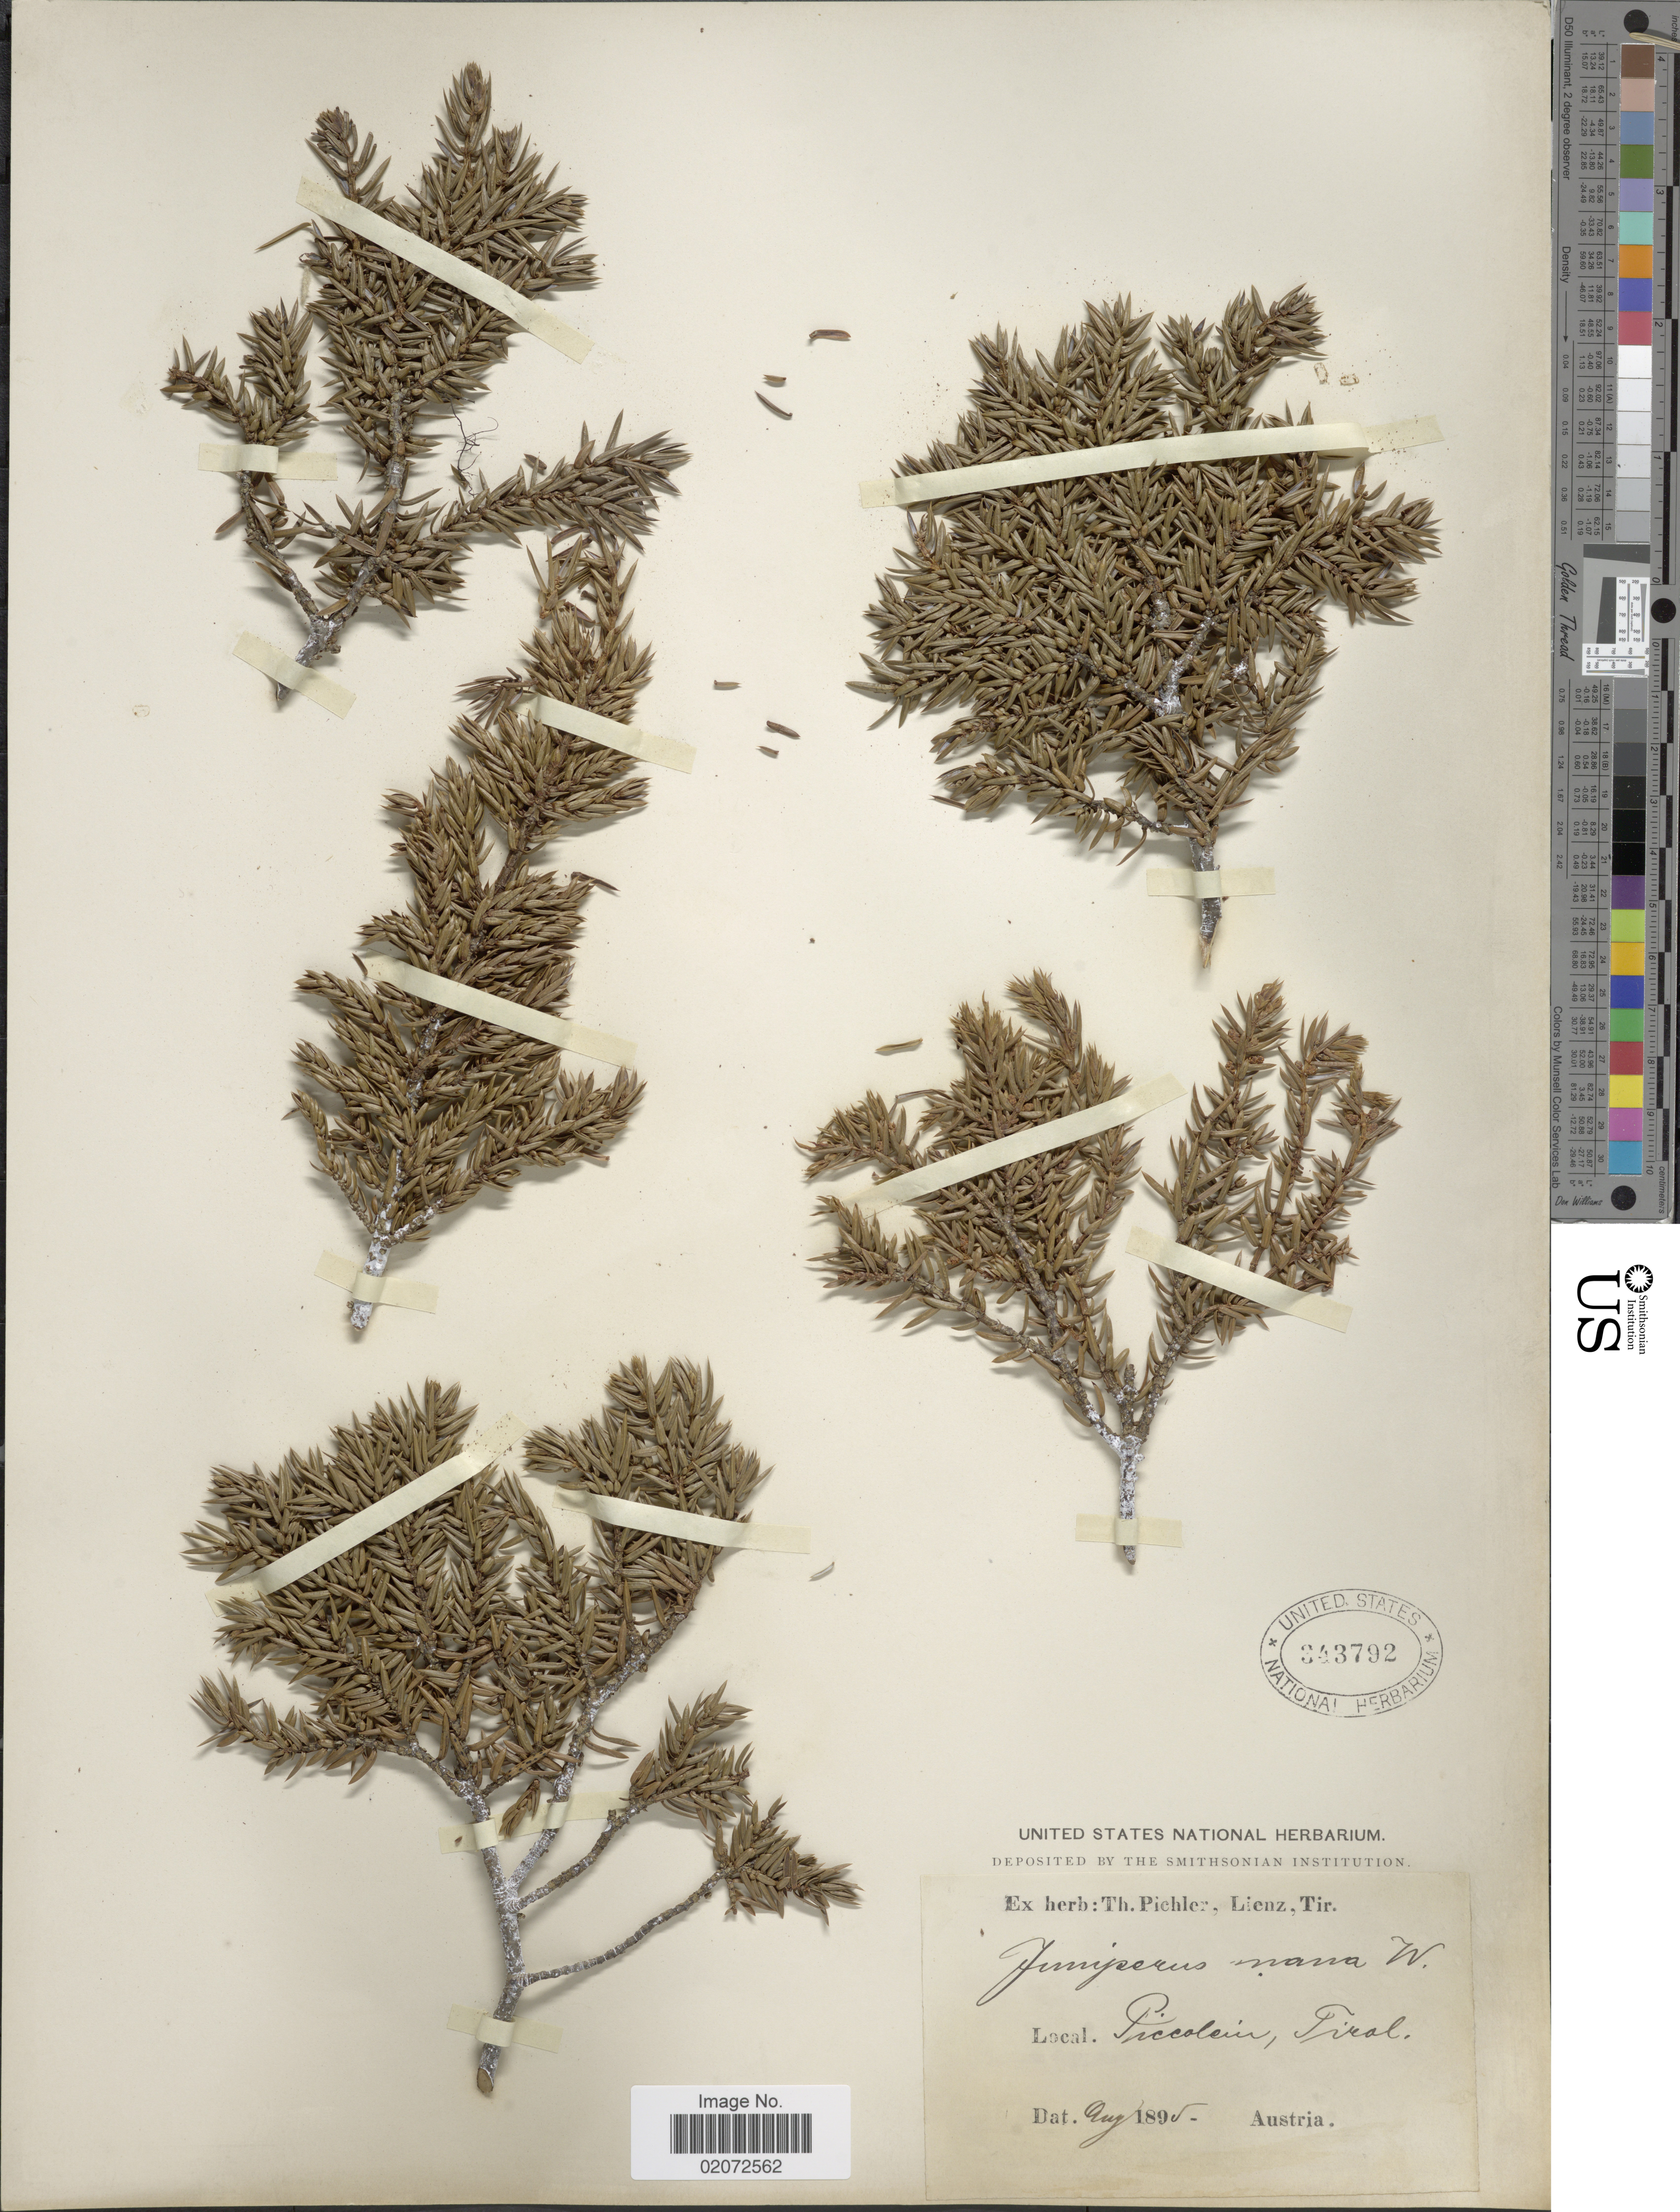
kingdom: Plantae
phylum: Tracheophyta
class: Pinopsida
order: Pinales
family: Cupressaceae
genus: Juniperus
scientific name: Juniperus communis subsp. nana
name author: (Willd.) Syme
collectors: ex herb. T. Pichler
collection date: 1890-08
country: Austria / Italy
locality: Piccolein, Tirol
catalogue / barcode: US 343792